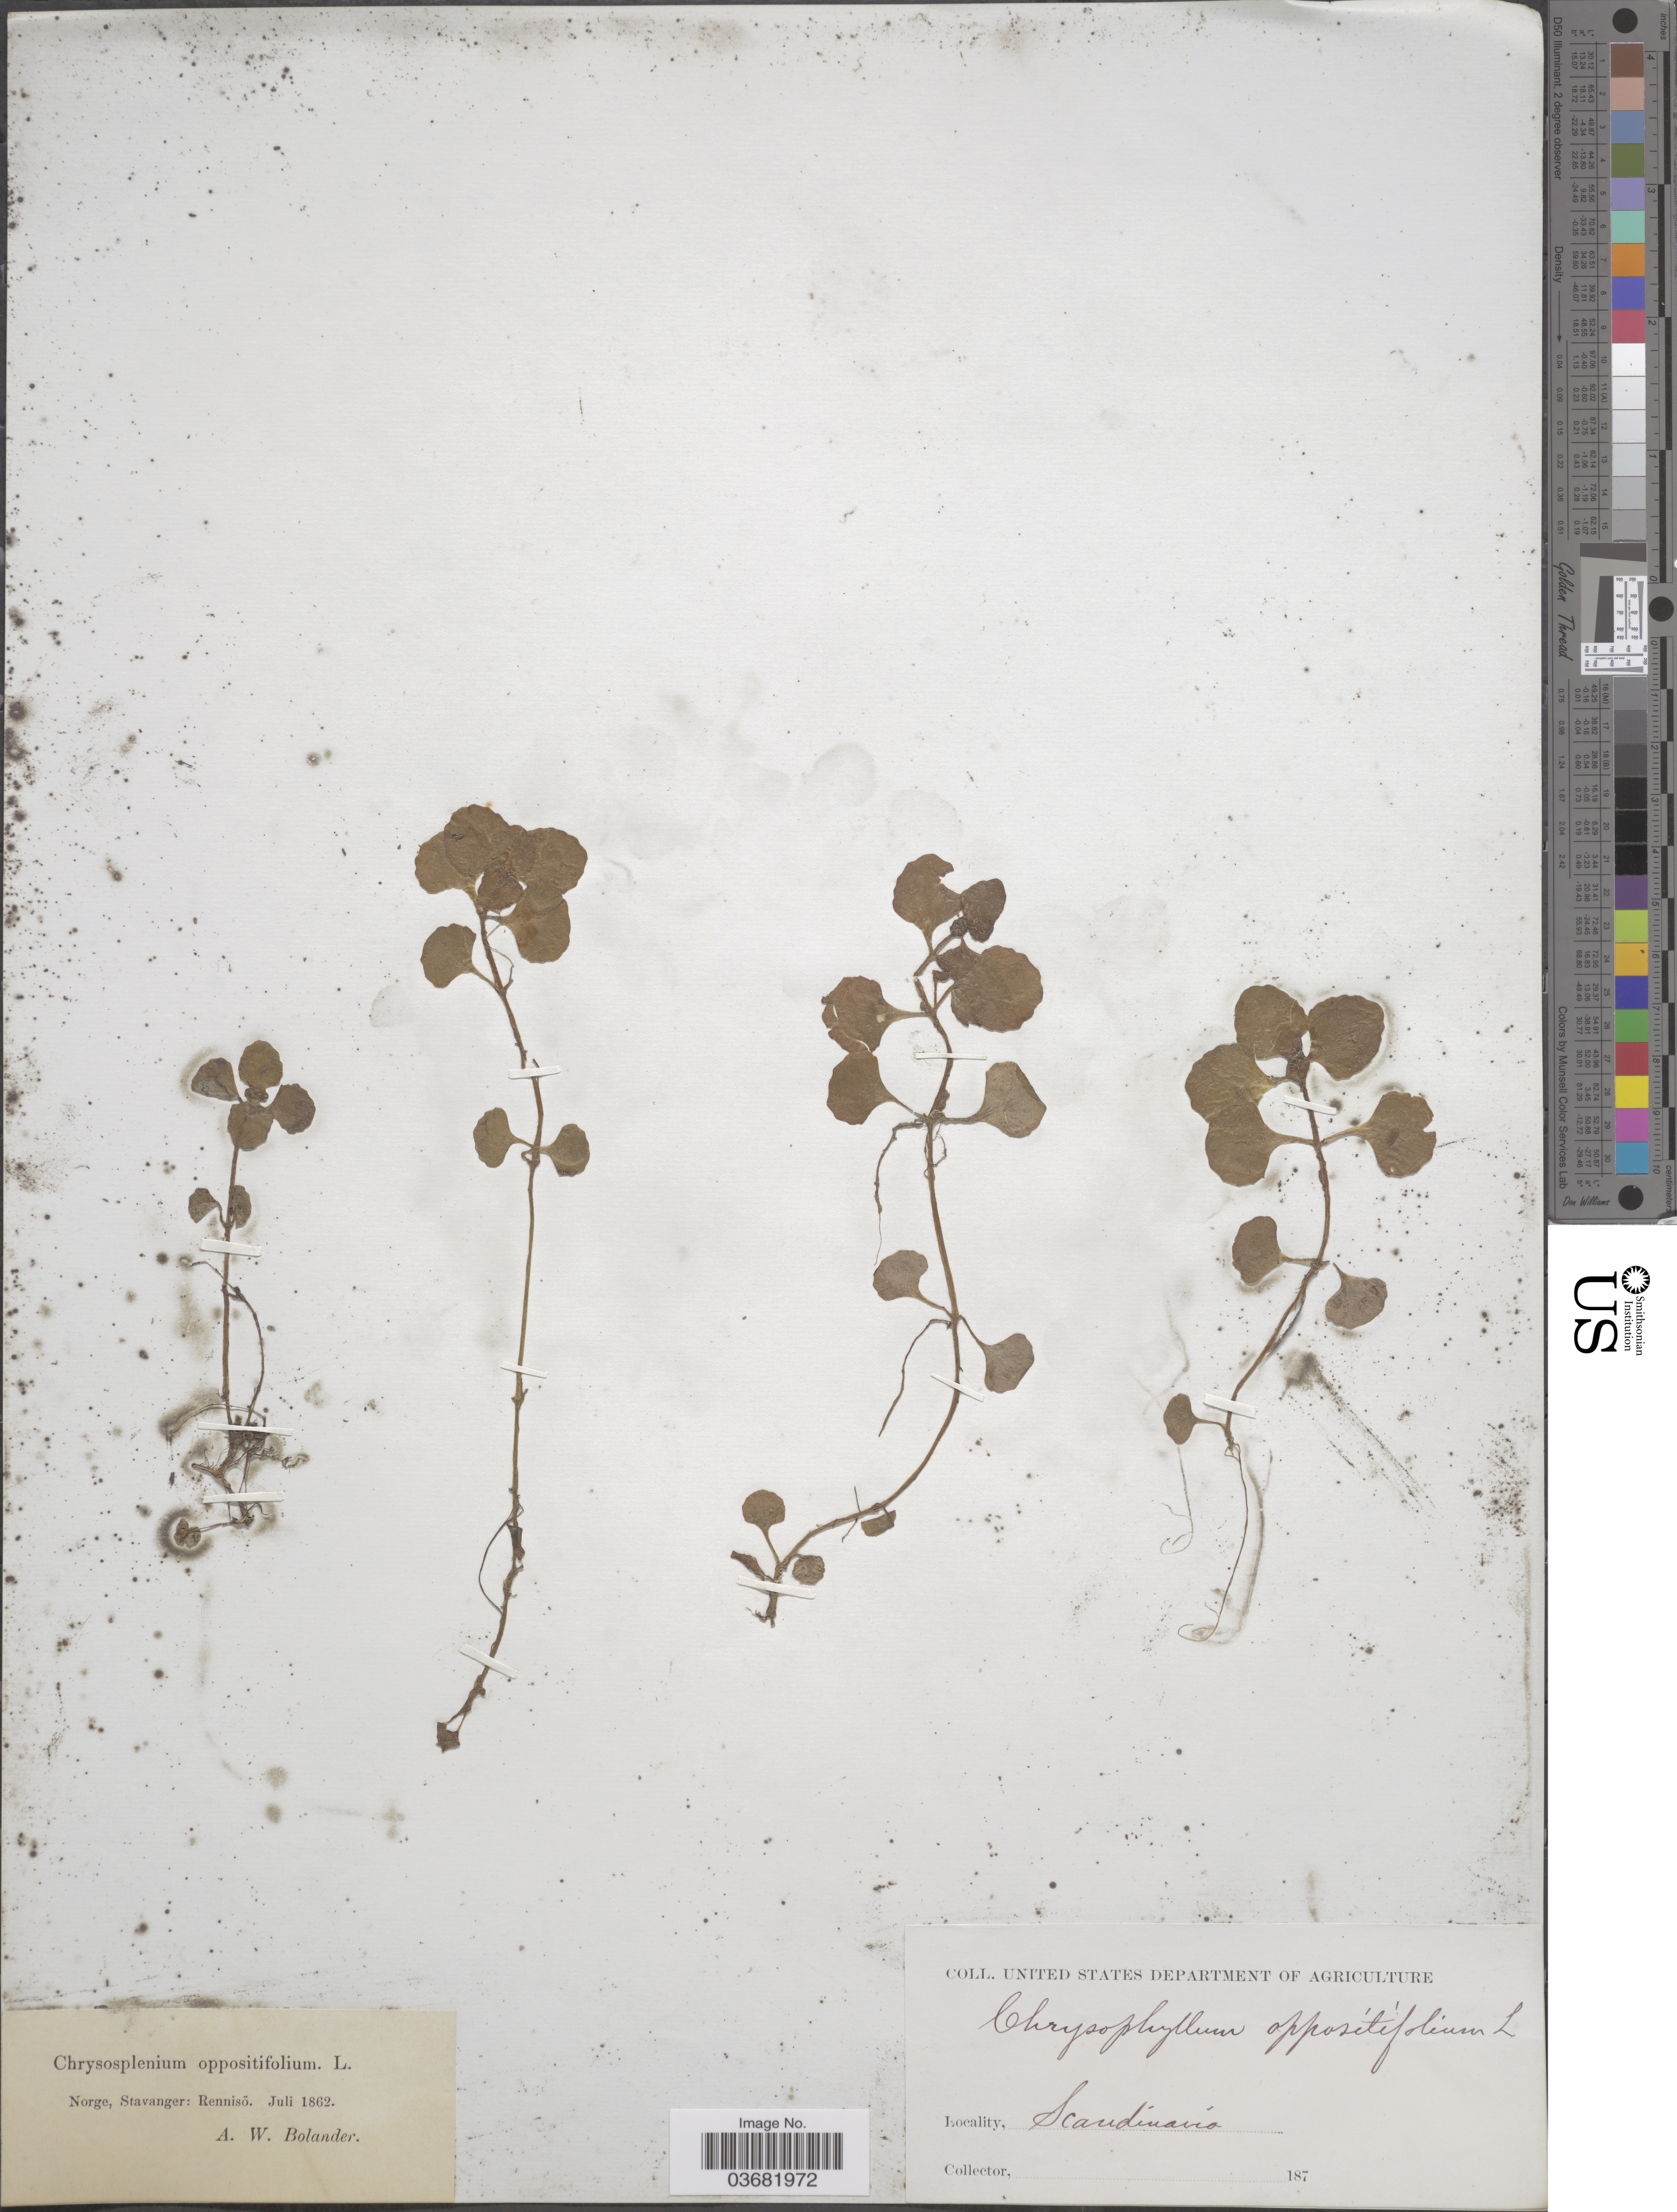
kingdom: Plantae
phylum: Tracheophyta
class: Magnoliopsida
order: Saxifragales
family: Saxifragaceae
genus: Chrysosplenium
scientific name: Chrysosplenium oppositifolium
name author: L.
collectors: A. Bolander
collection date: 1862-07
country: Norway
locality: Norge, Stavanger: Rennisö. Scandinavia.